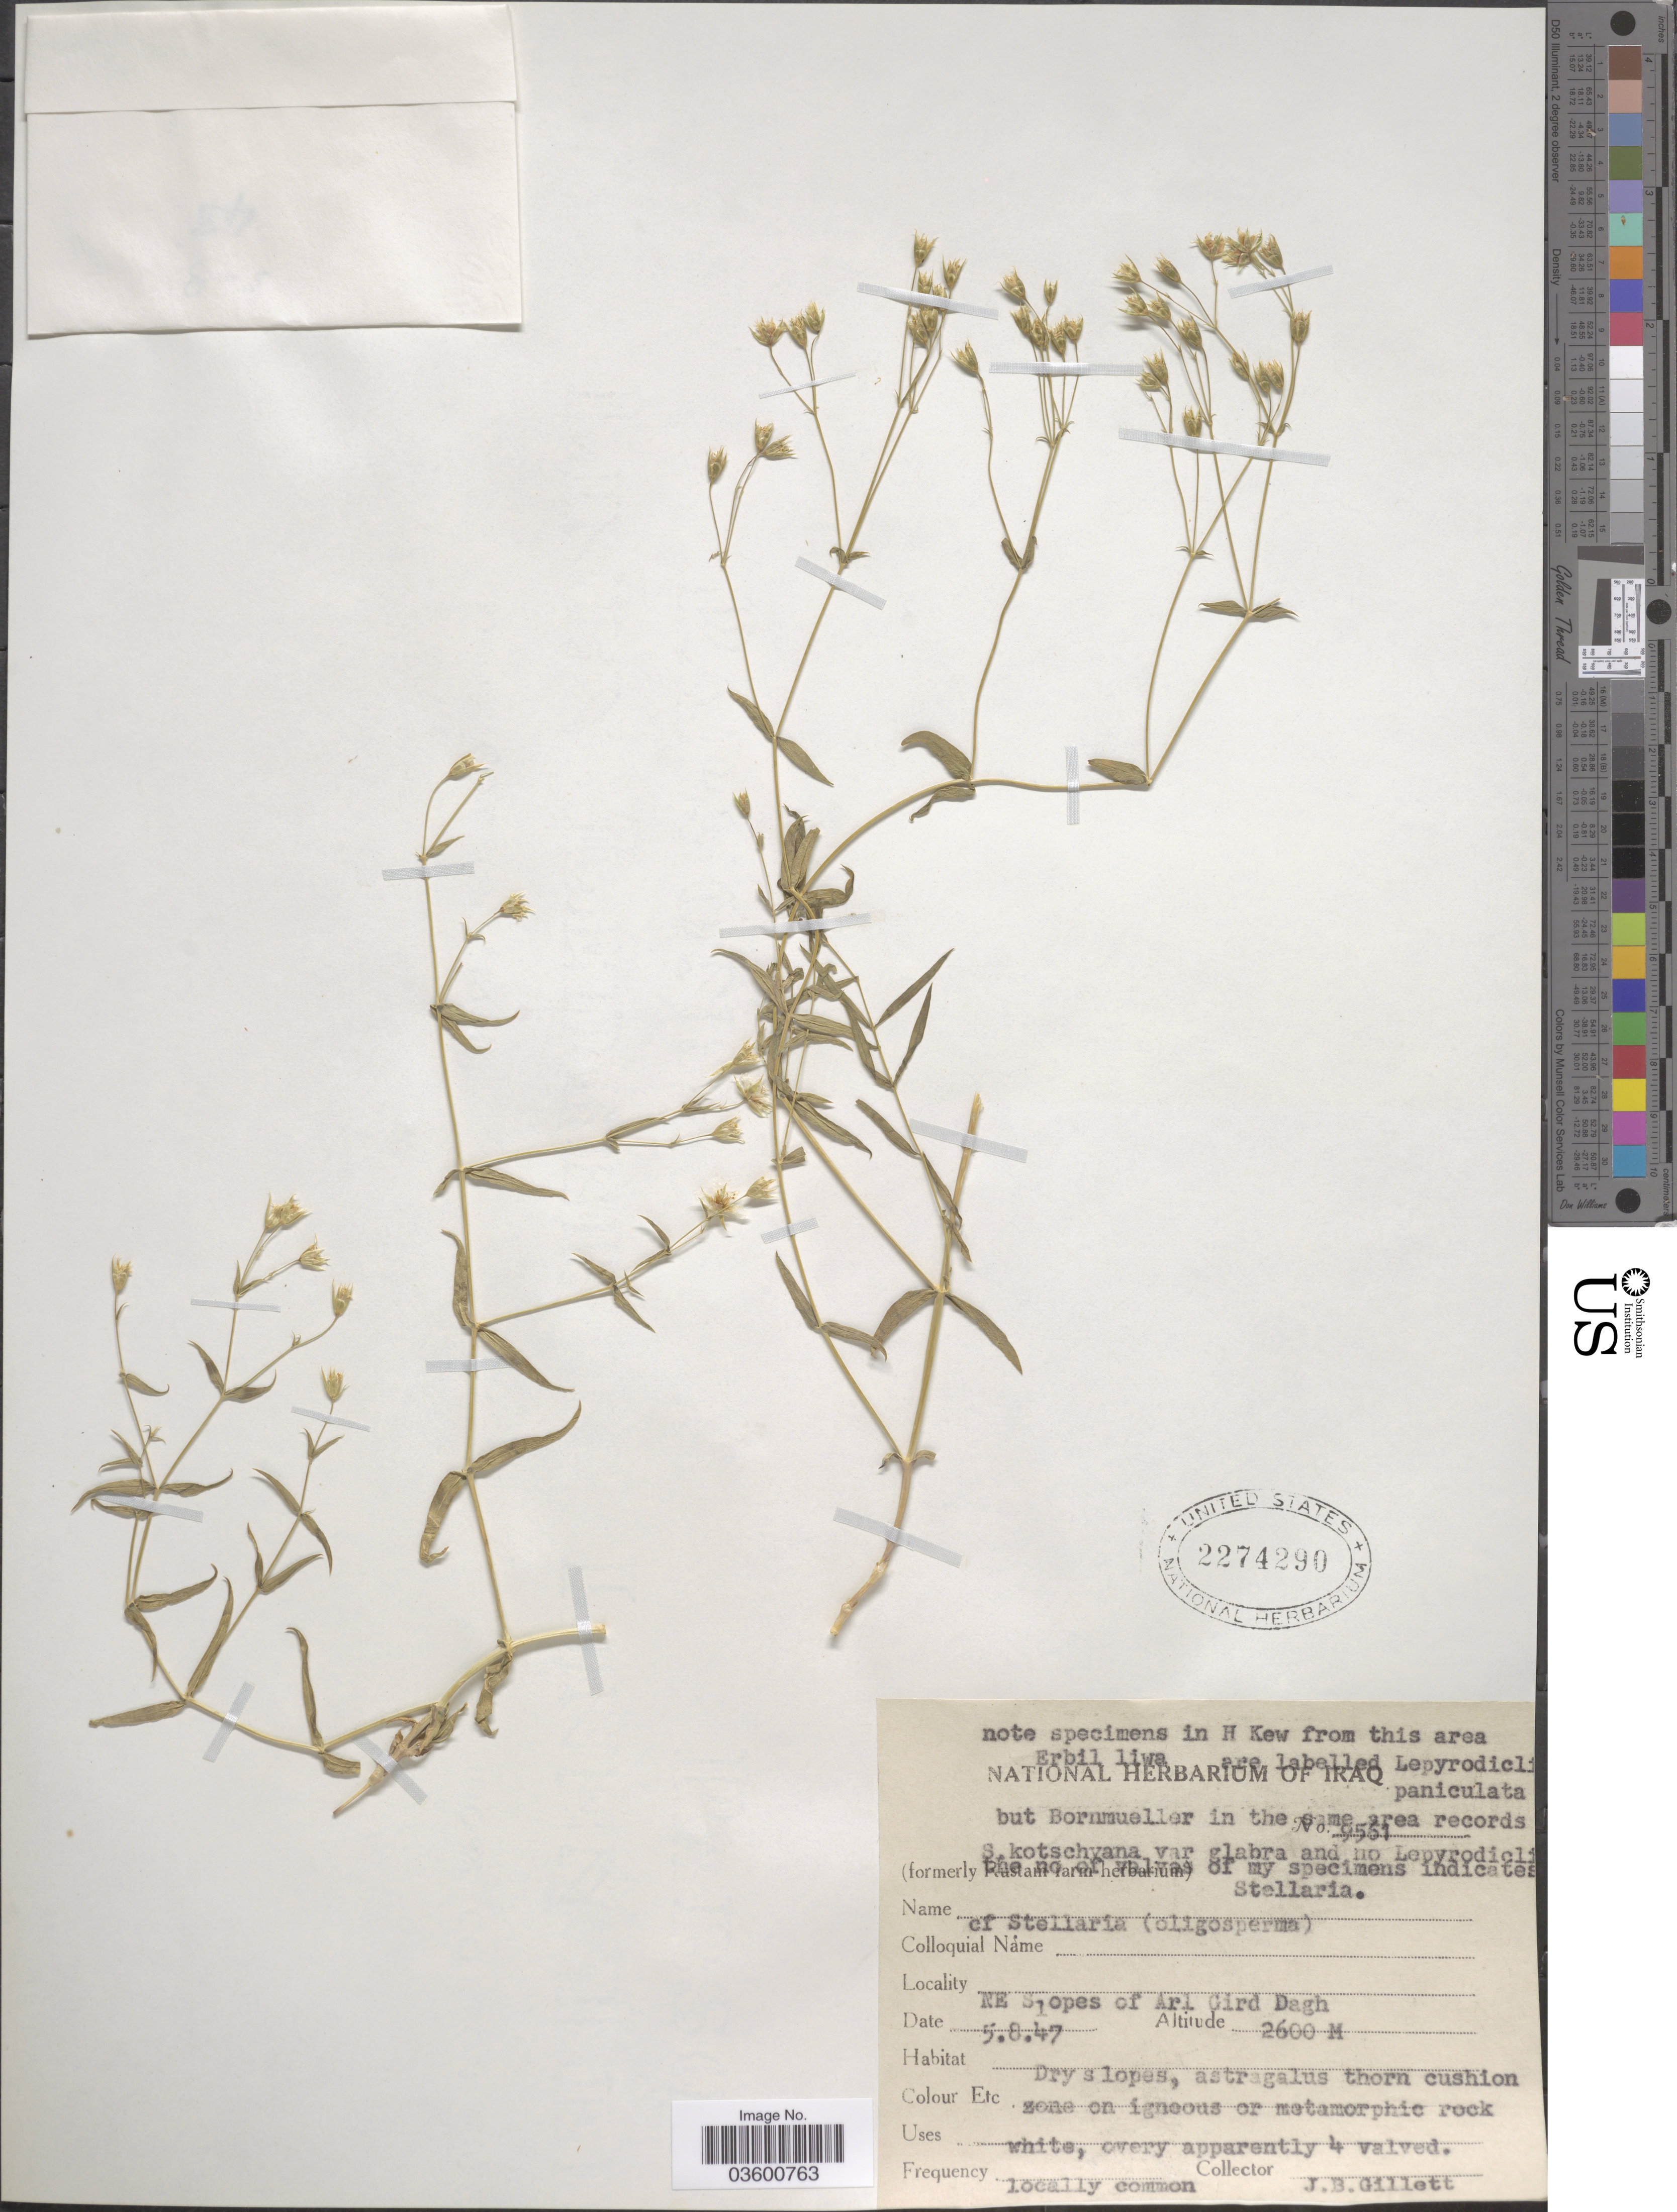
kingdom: Plantae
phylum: Tracheophyta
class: Magnoliopsida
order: Caryophyllales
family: Caryophyllaceae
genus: Stellaria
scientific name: Stellaria sp.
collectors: J. B. Gillett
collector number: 561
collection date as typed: Transcribed d/m/y: 5/8/47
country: Iraq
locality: NE Slopes of Arl Gird Dagh.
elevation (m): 2600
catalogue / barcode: US 2274290